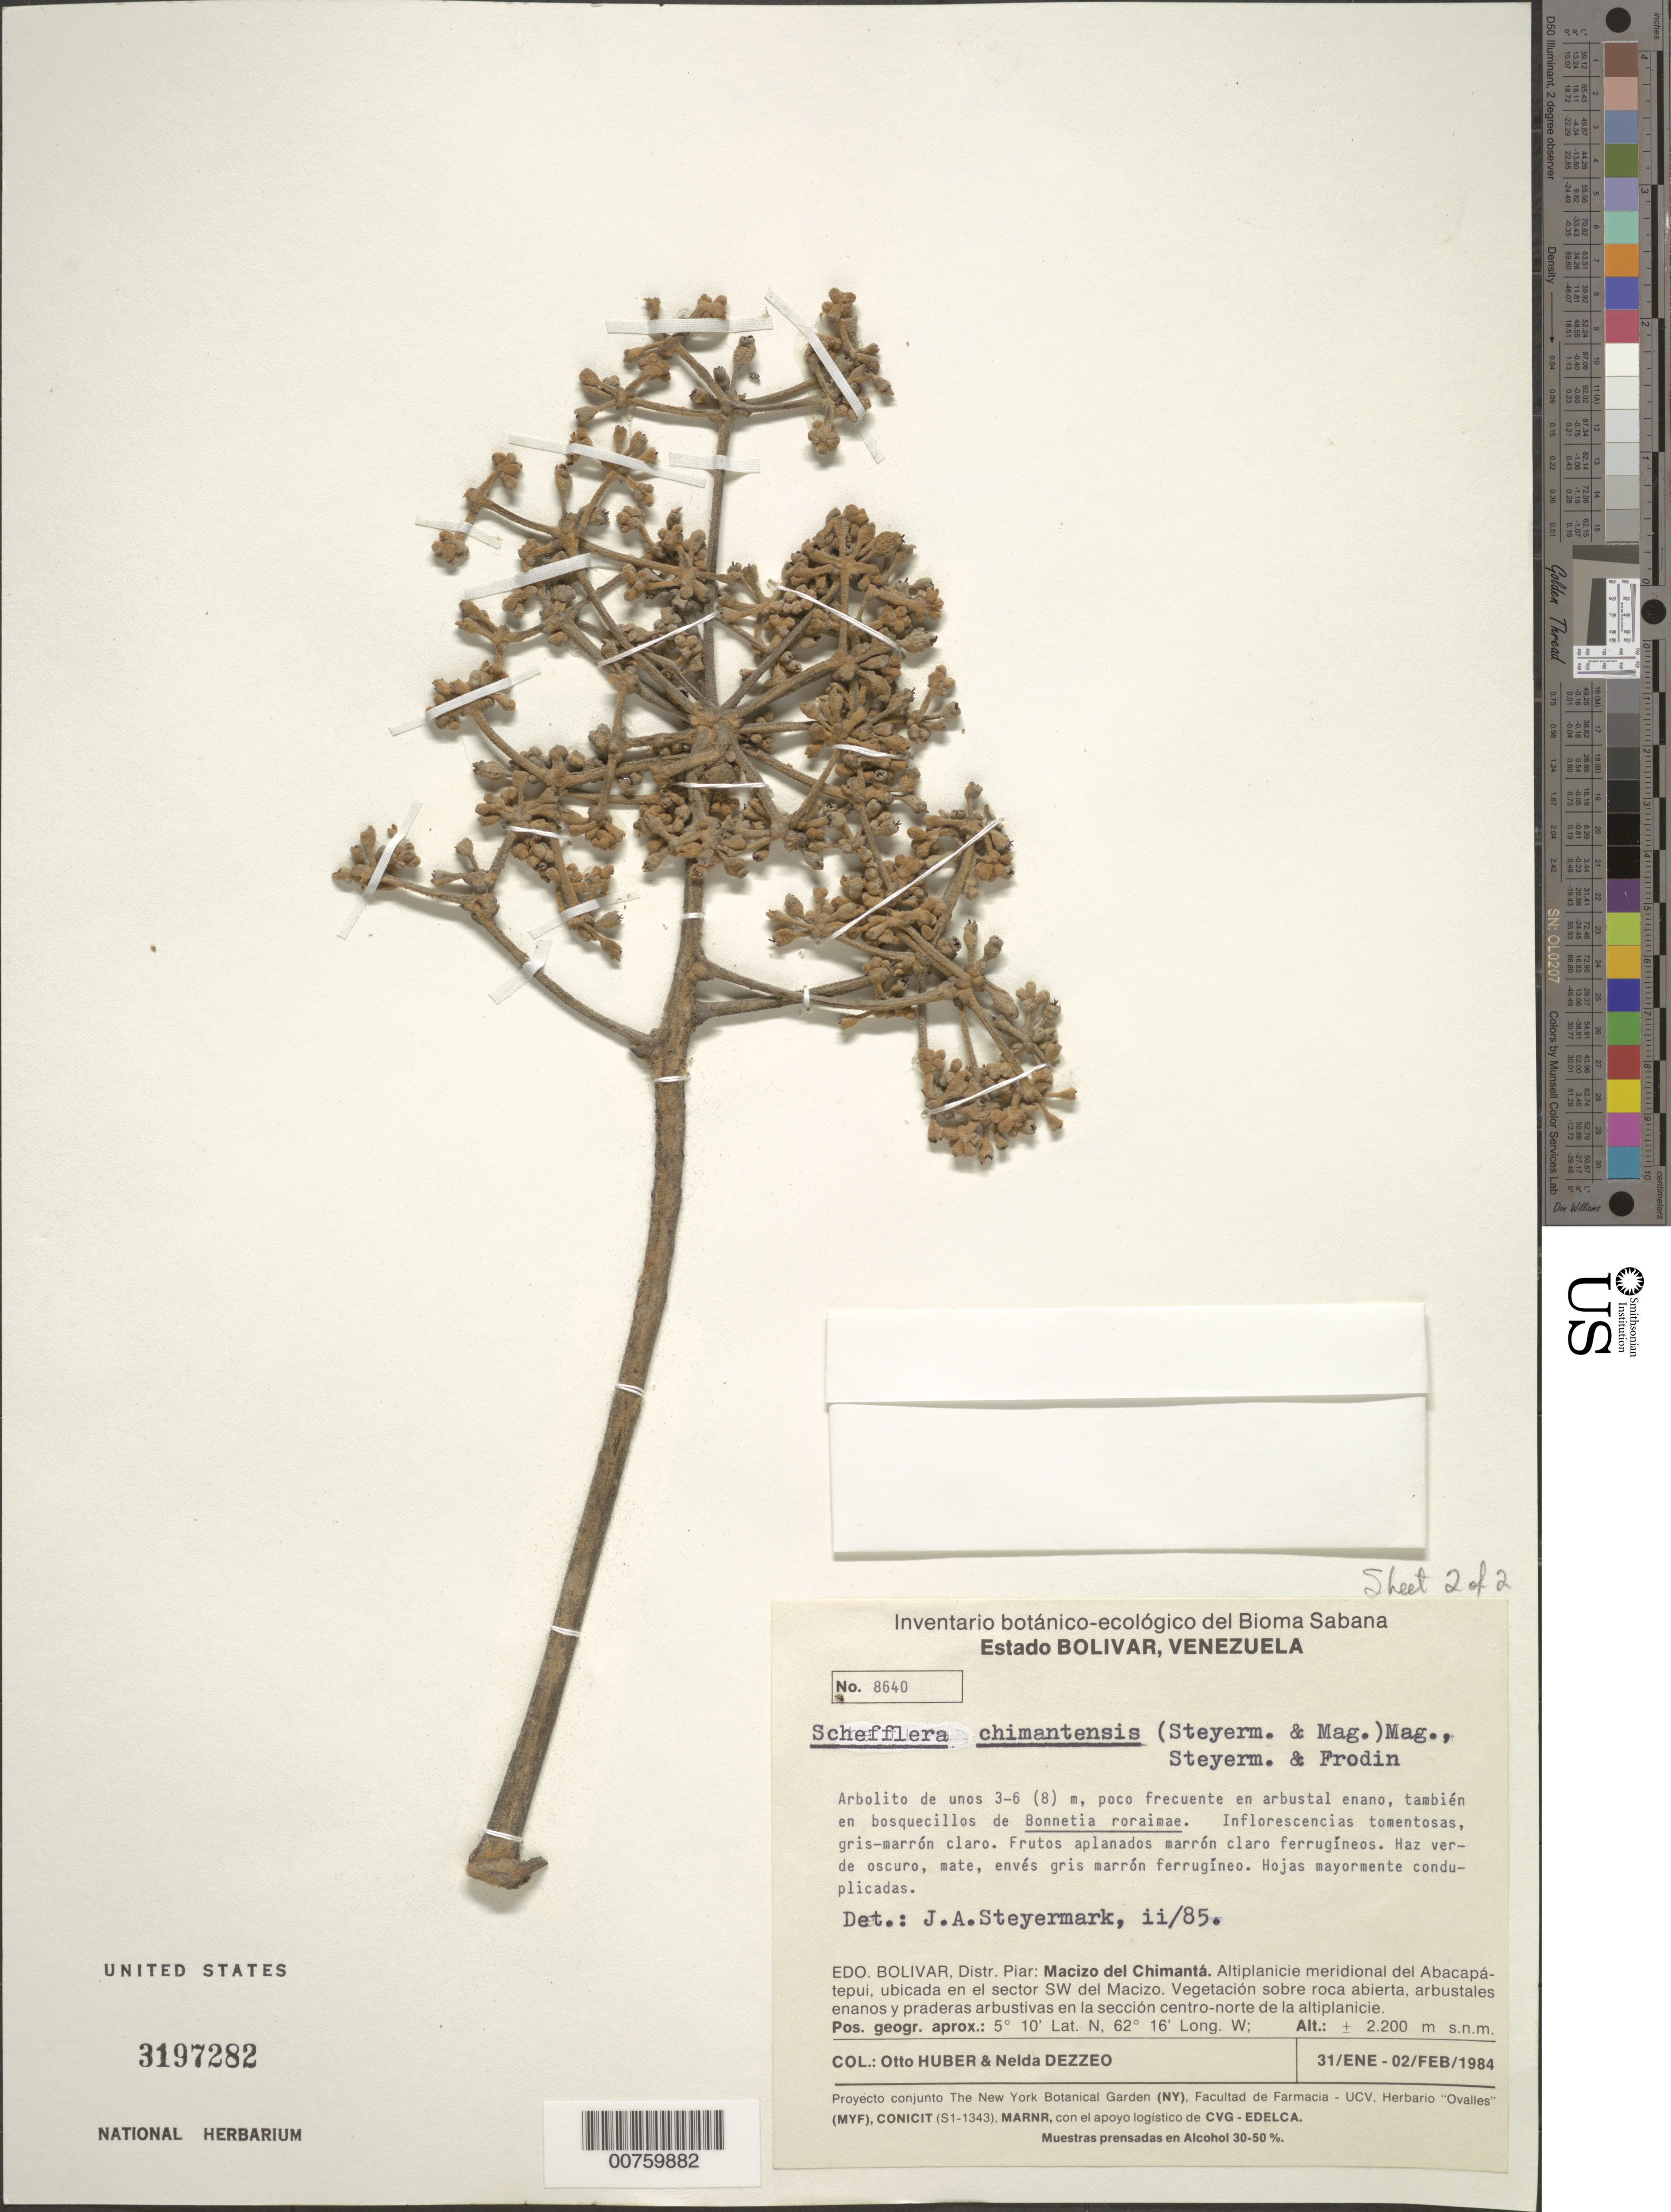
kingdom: Plantae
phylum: Tracheophyta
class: Magnoliopsida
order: Apiales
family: Araliaceae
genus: Schefflera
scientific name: Schefflera chimantensis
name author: (Steyerm. & Maguire) Maguire et al.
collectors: O. Huber & N. Dezzeo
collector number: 8640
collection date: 1984-01-31/1984-02-02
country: Venezuela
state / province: Bolivar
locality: Dist. Piar: Macizo del Chimantá, Altiplanicie meridional del Abacapátepui, ubicada en el sector SW del Macizo.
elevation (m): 2200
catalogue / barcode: US 3197282